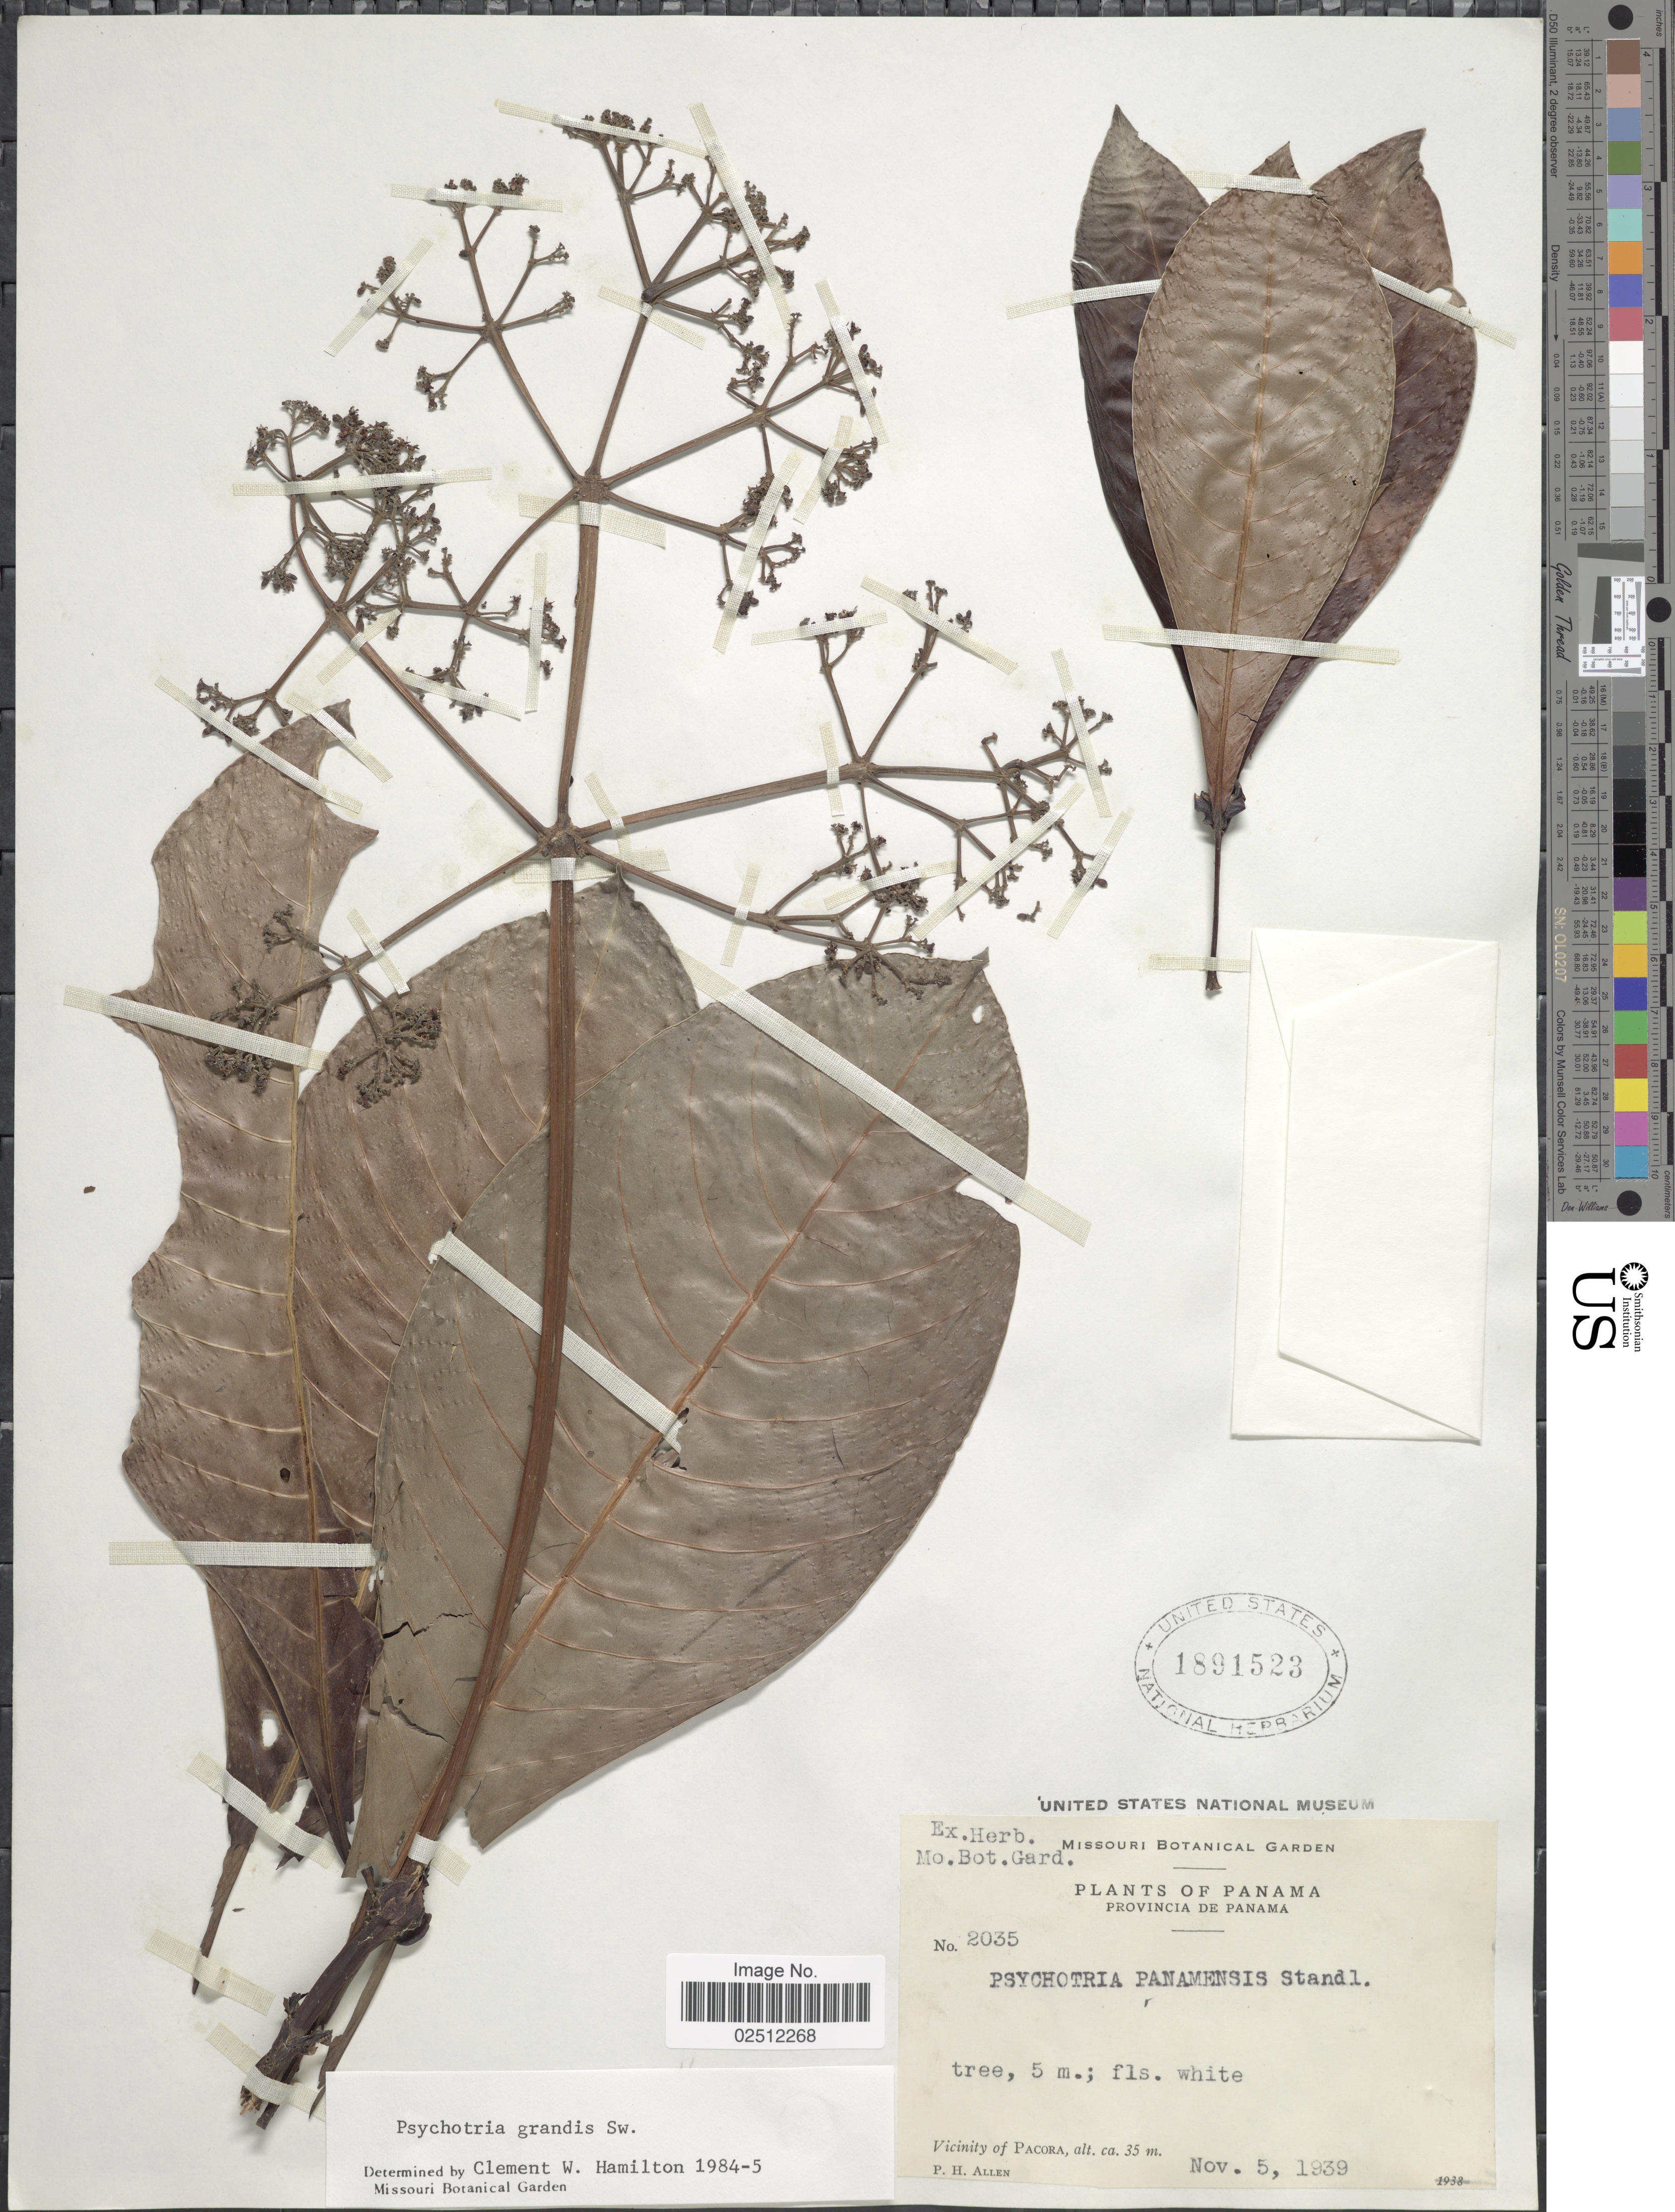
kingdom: Plantae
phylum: Tracheophyta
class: Magnoliopsida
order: Gentianales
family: Rubiaceae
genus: Psychotria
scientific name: Psychotria grandis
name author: Sw.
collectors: P. H. Allen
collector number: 2035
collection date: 1939-11-05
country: Panama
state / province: Panamá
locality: Vicinity of Pacora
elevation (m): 35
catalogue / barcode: US 1891523